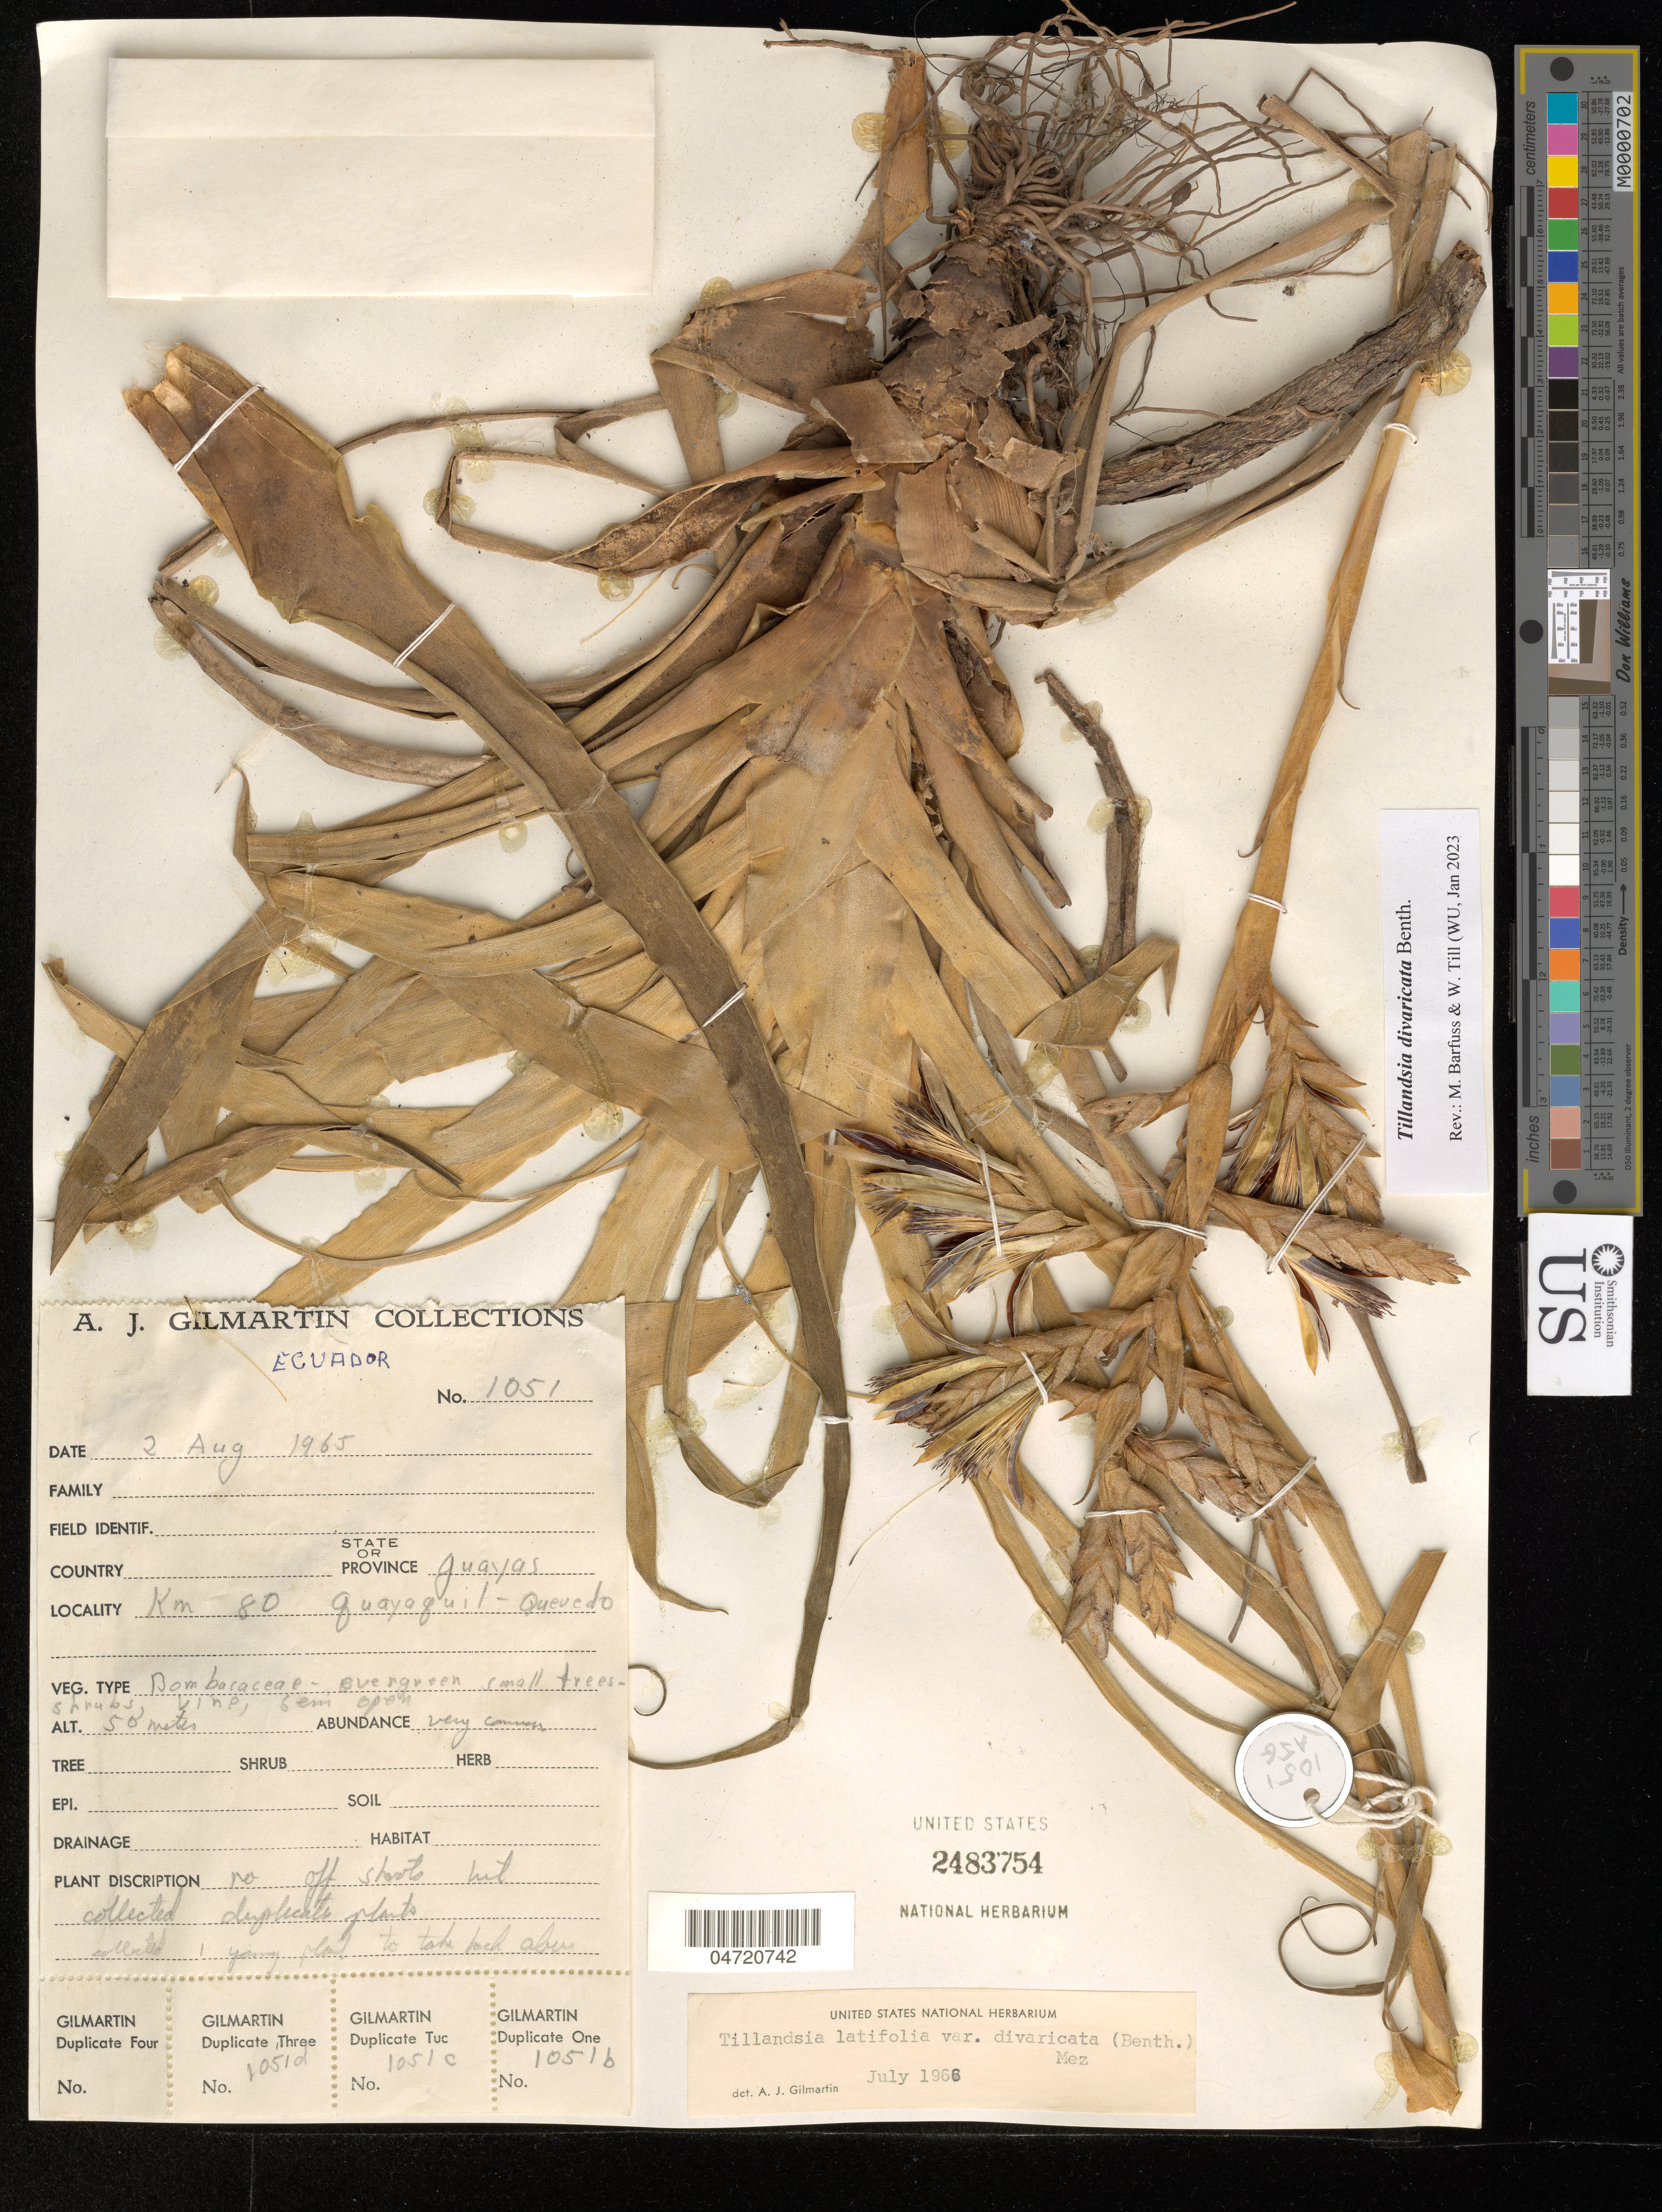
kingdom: Plantae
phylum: Tracheophyta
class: Liliopsida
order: Poales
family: Bromeliaceae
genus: Tillandsia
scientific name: Tillandsia divaricata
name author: Benth.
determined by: Barfuss, Michael H.; Till, W.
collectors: A. J. Gilmartin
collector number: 1051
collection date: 1965-08-02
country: Ecuador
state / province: Guayas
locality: Km. 80 Guayaquil - Quevedo.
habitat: Evergreen, small trees-shrub, vines, semi open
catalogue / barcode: US 2483754